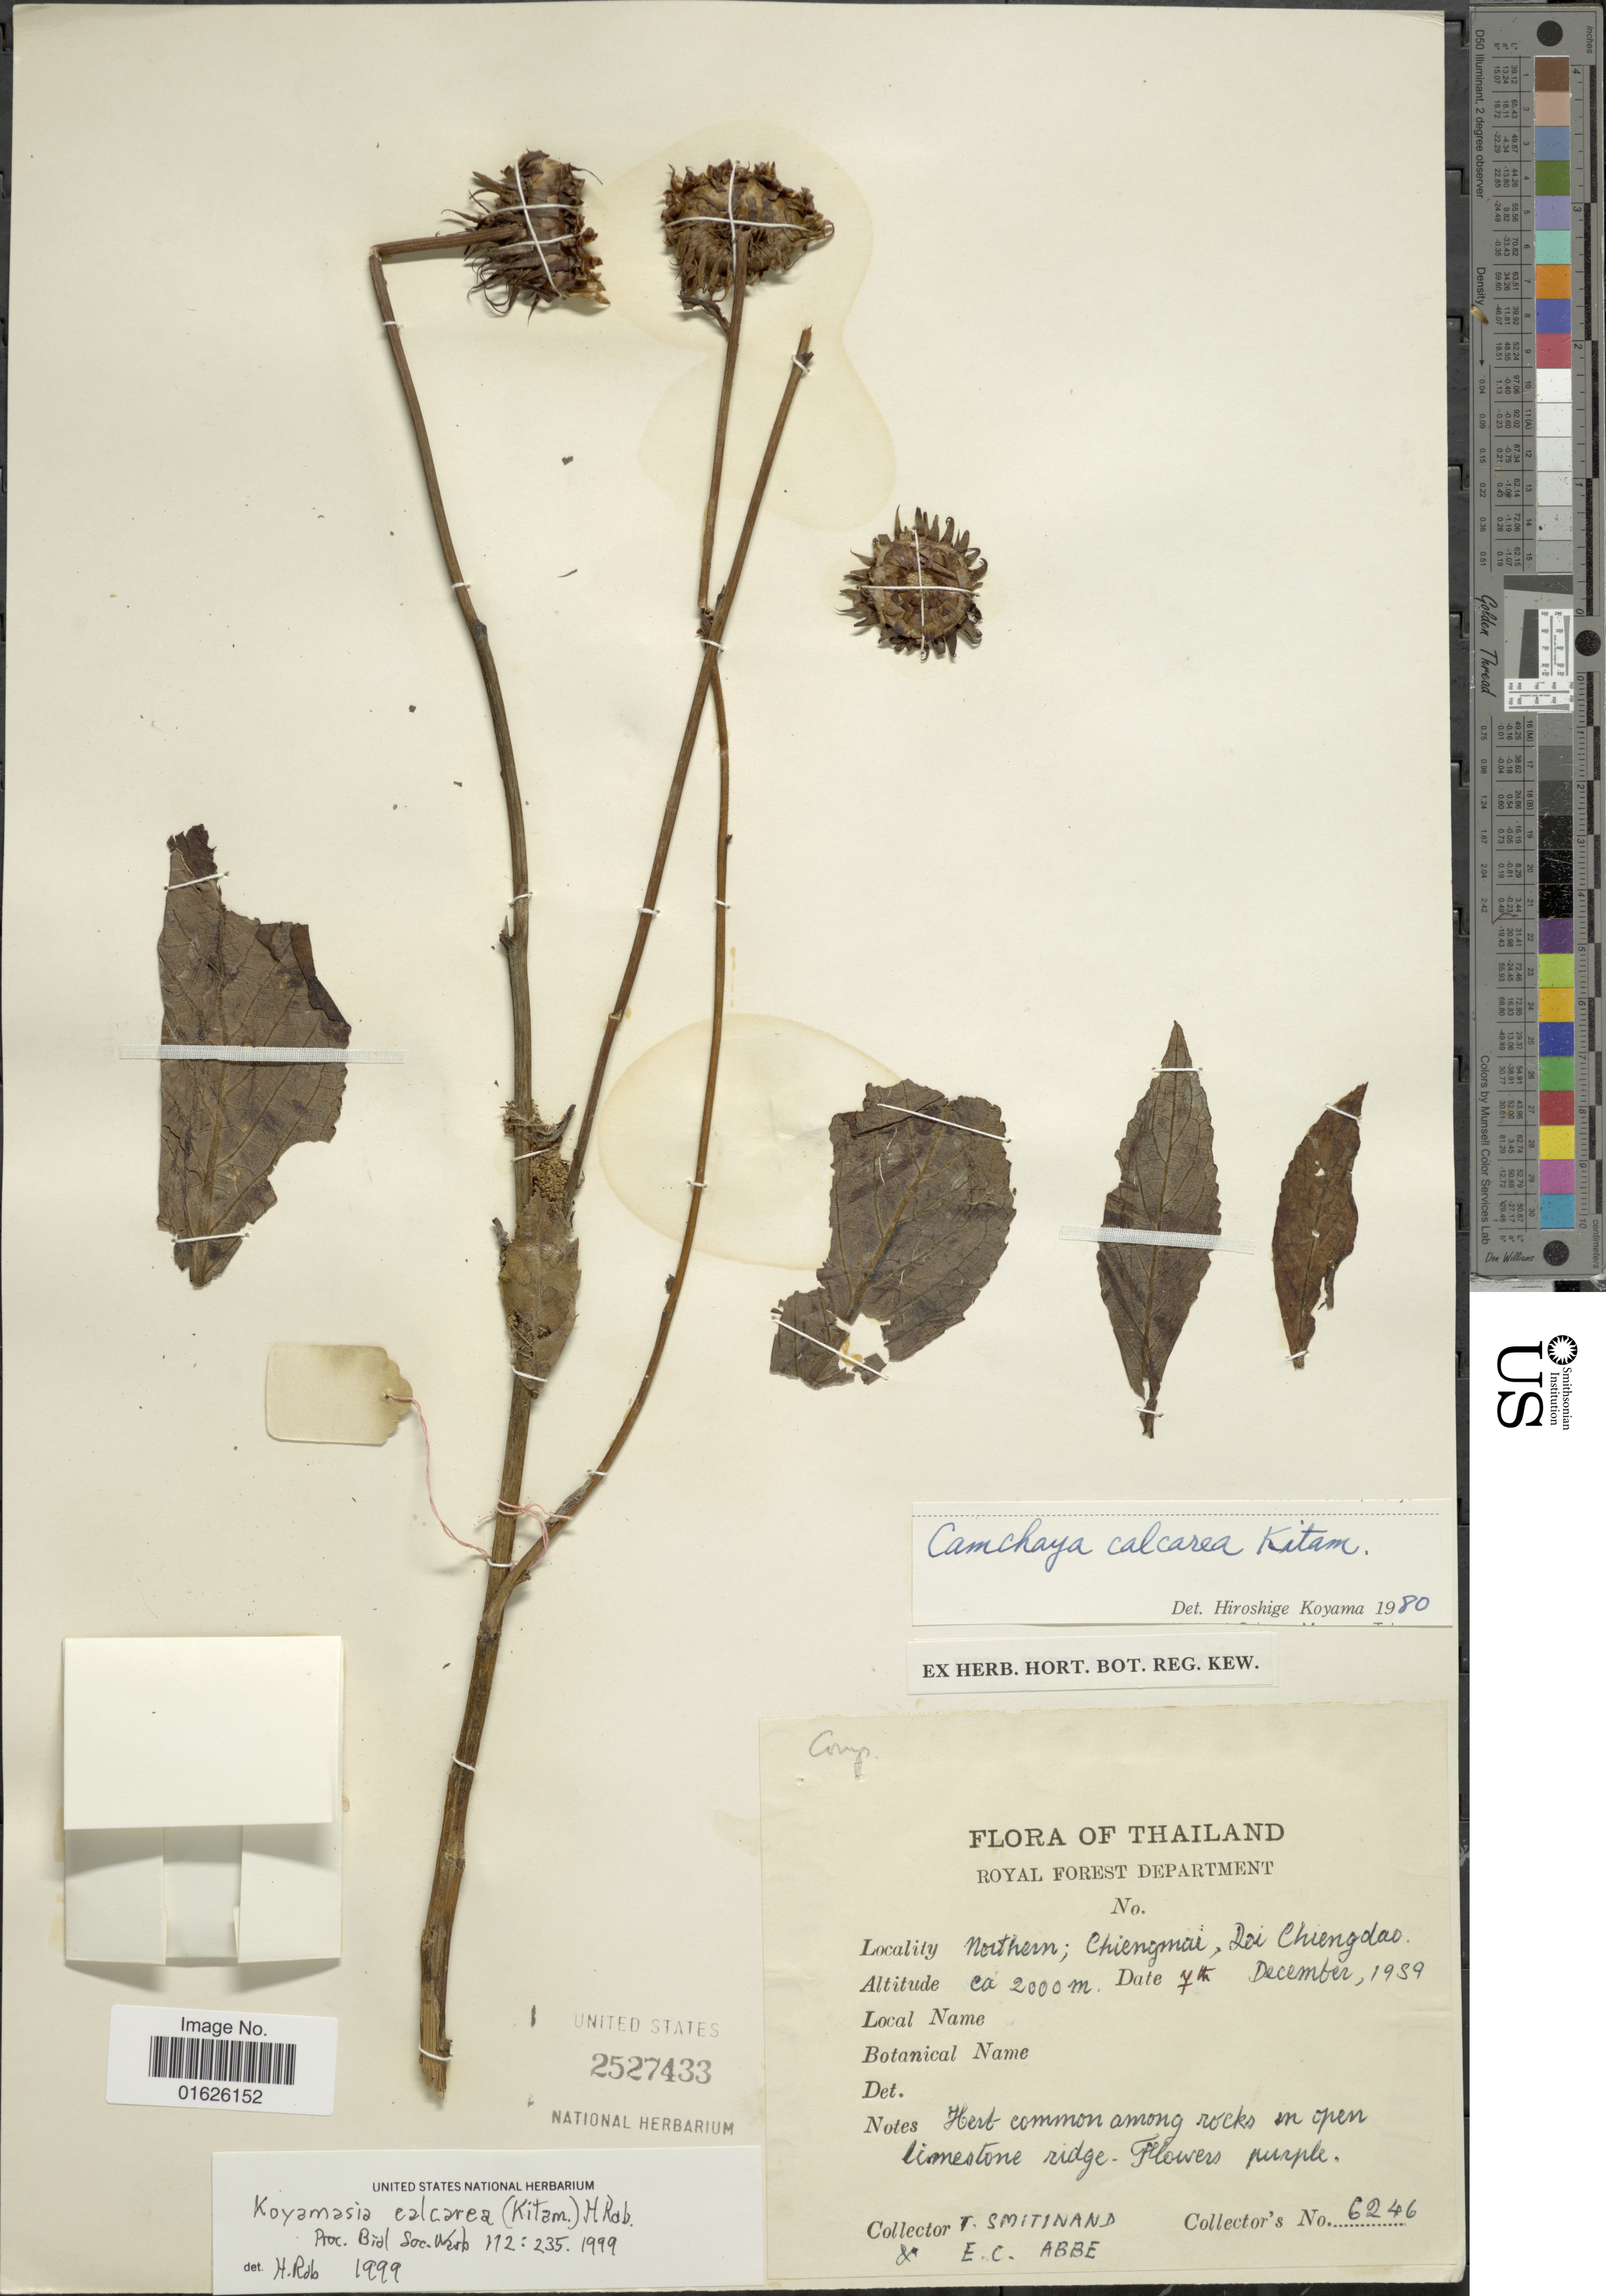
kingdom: Plantae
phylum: Tracheophyta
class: Magnoliopsida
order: Asterales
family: Asteraceae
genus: Koyamasia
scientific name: Koyamasia calcarea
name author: (Kitam.) H. Rob.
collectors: T. Smitinand & E. C. Abbe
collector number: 6246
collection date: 1959-12-07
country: Thailand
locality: Northern, Chiengmai, Doi Chiengdao.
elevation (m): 2000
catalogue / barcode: US 2527433